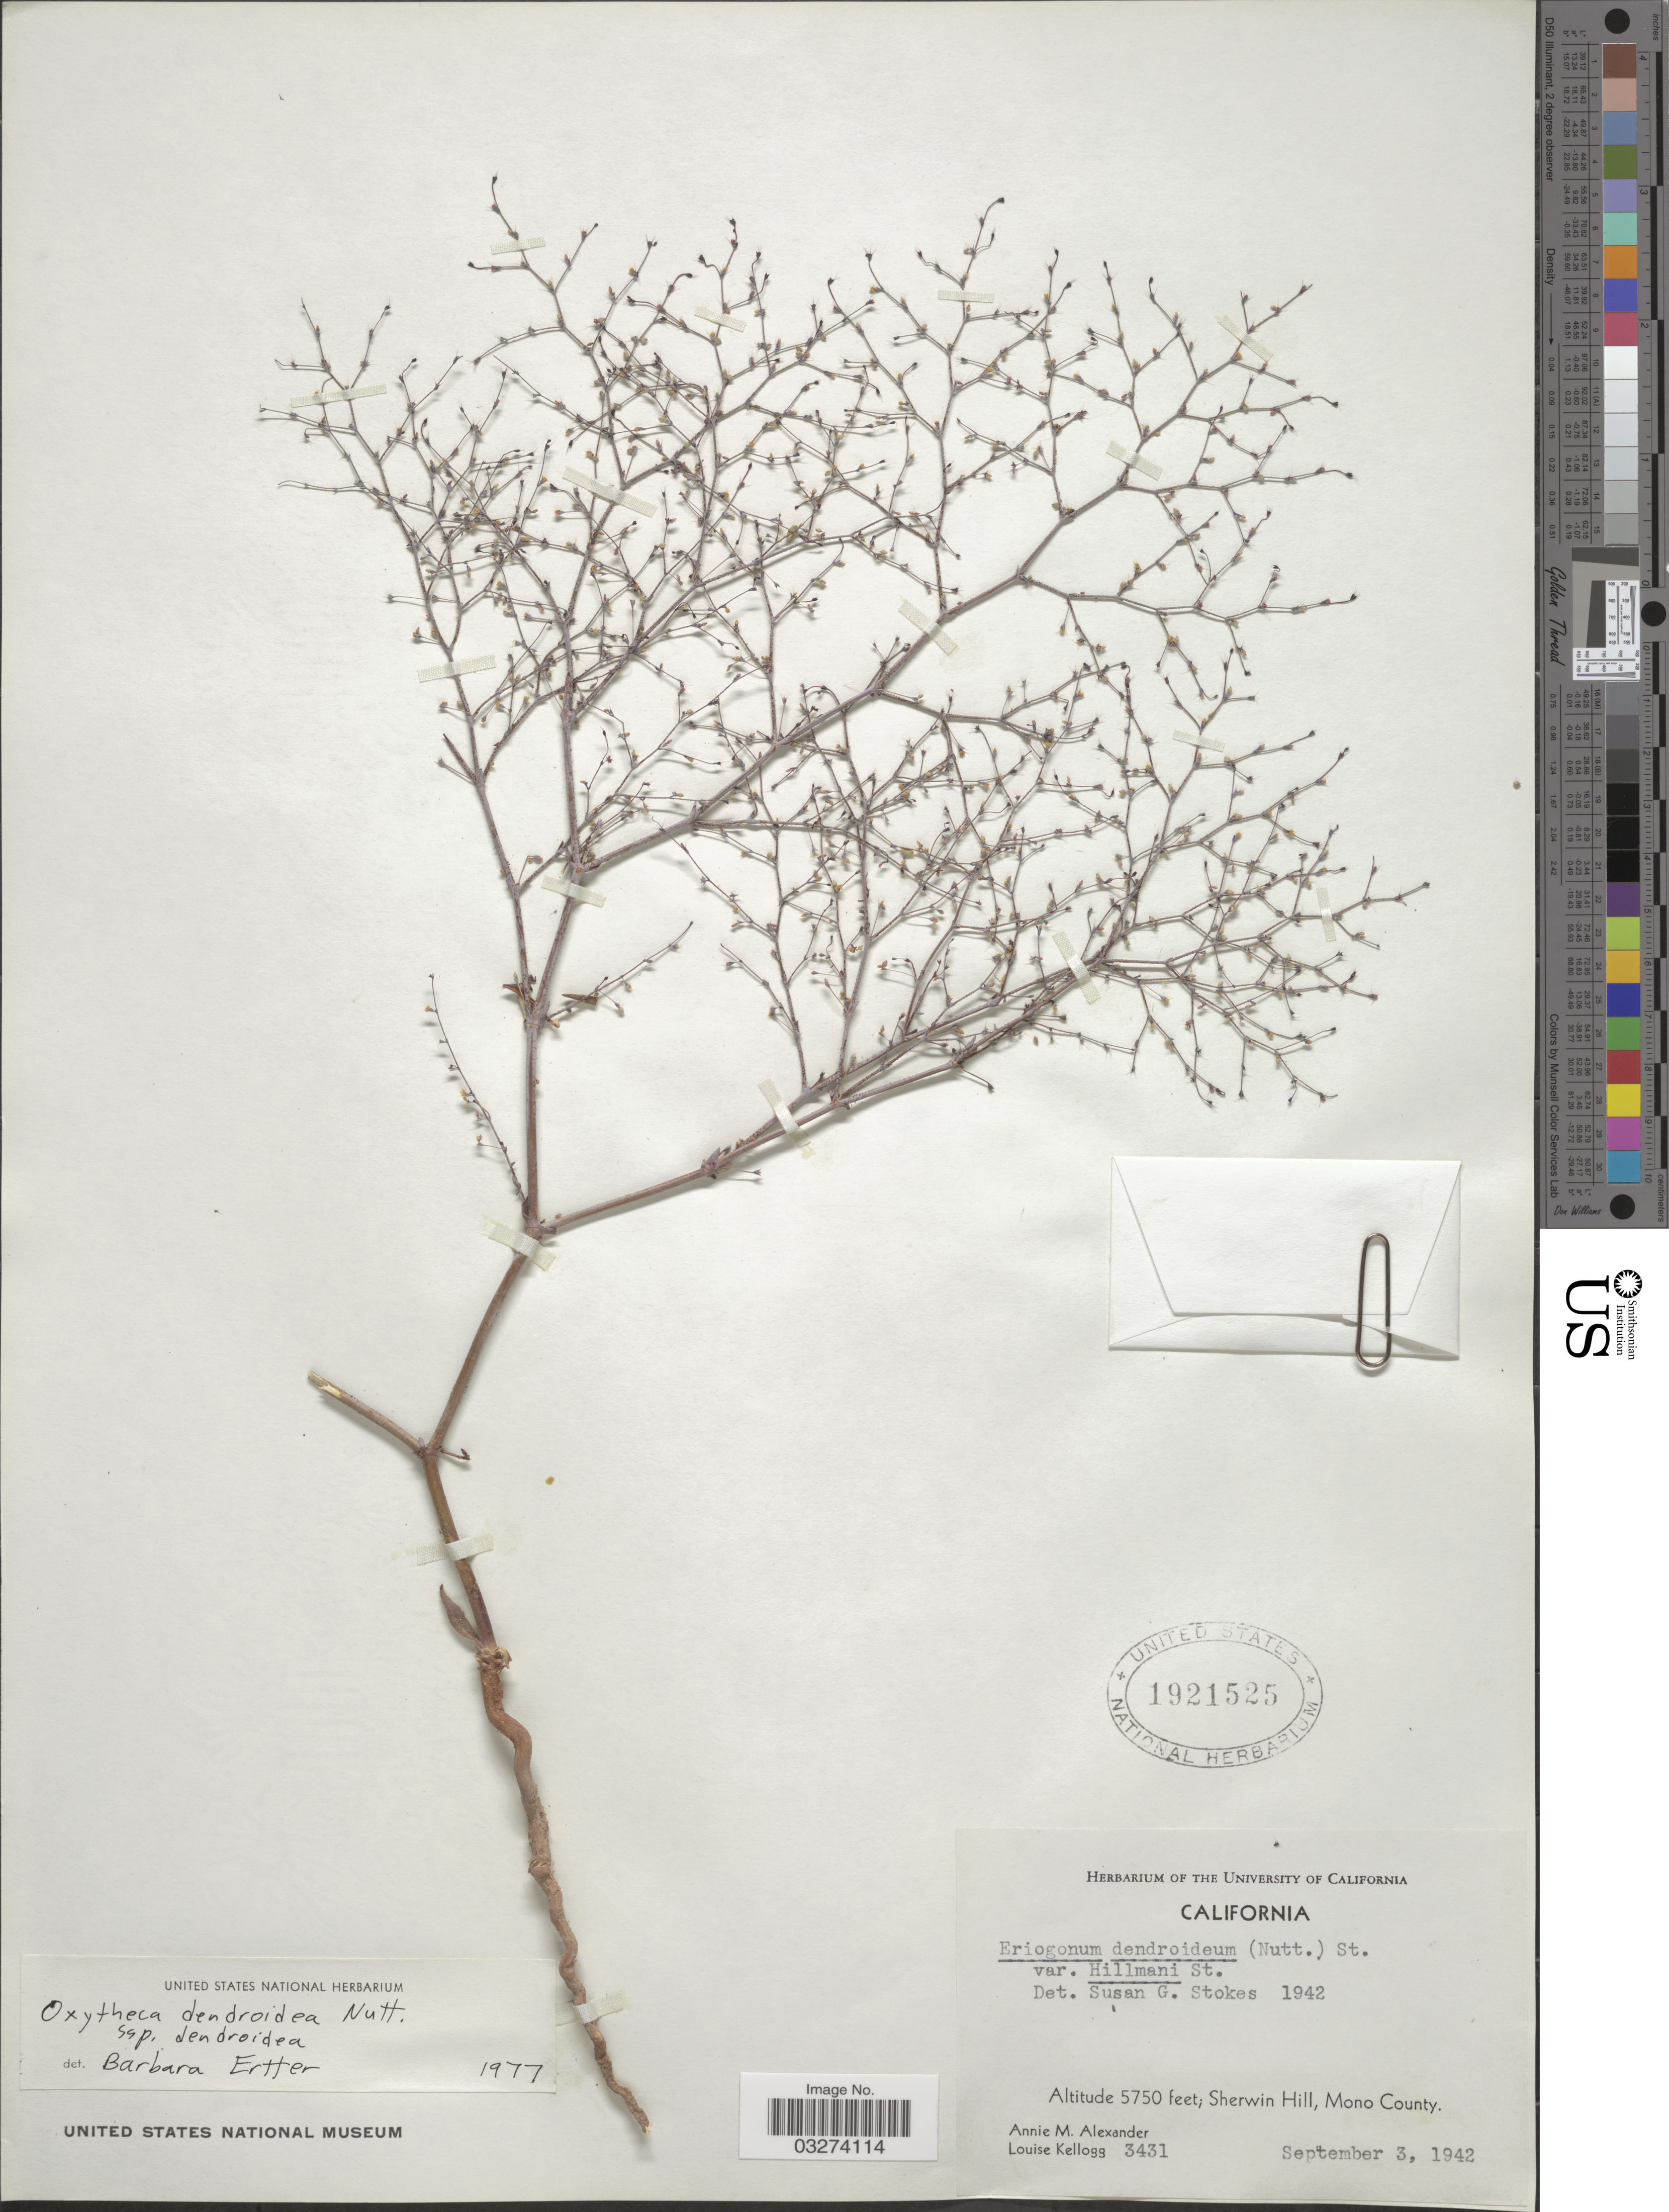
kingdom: Plantae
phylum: Tracheophyta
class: Magnoliopsida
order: Caryophyllales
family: Polygonaceae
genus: Oxytheca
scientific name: Oxytheca dendroidea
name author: Nutt.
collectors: A. M. Alexander & L. Kellogg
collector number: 3431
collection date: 1942-09-03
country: United States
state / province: California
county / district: Mono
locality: Sherwin Hill, Mono County.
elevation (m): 1753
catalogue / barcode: US 1921525